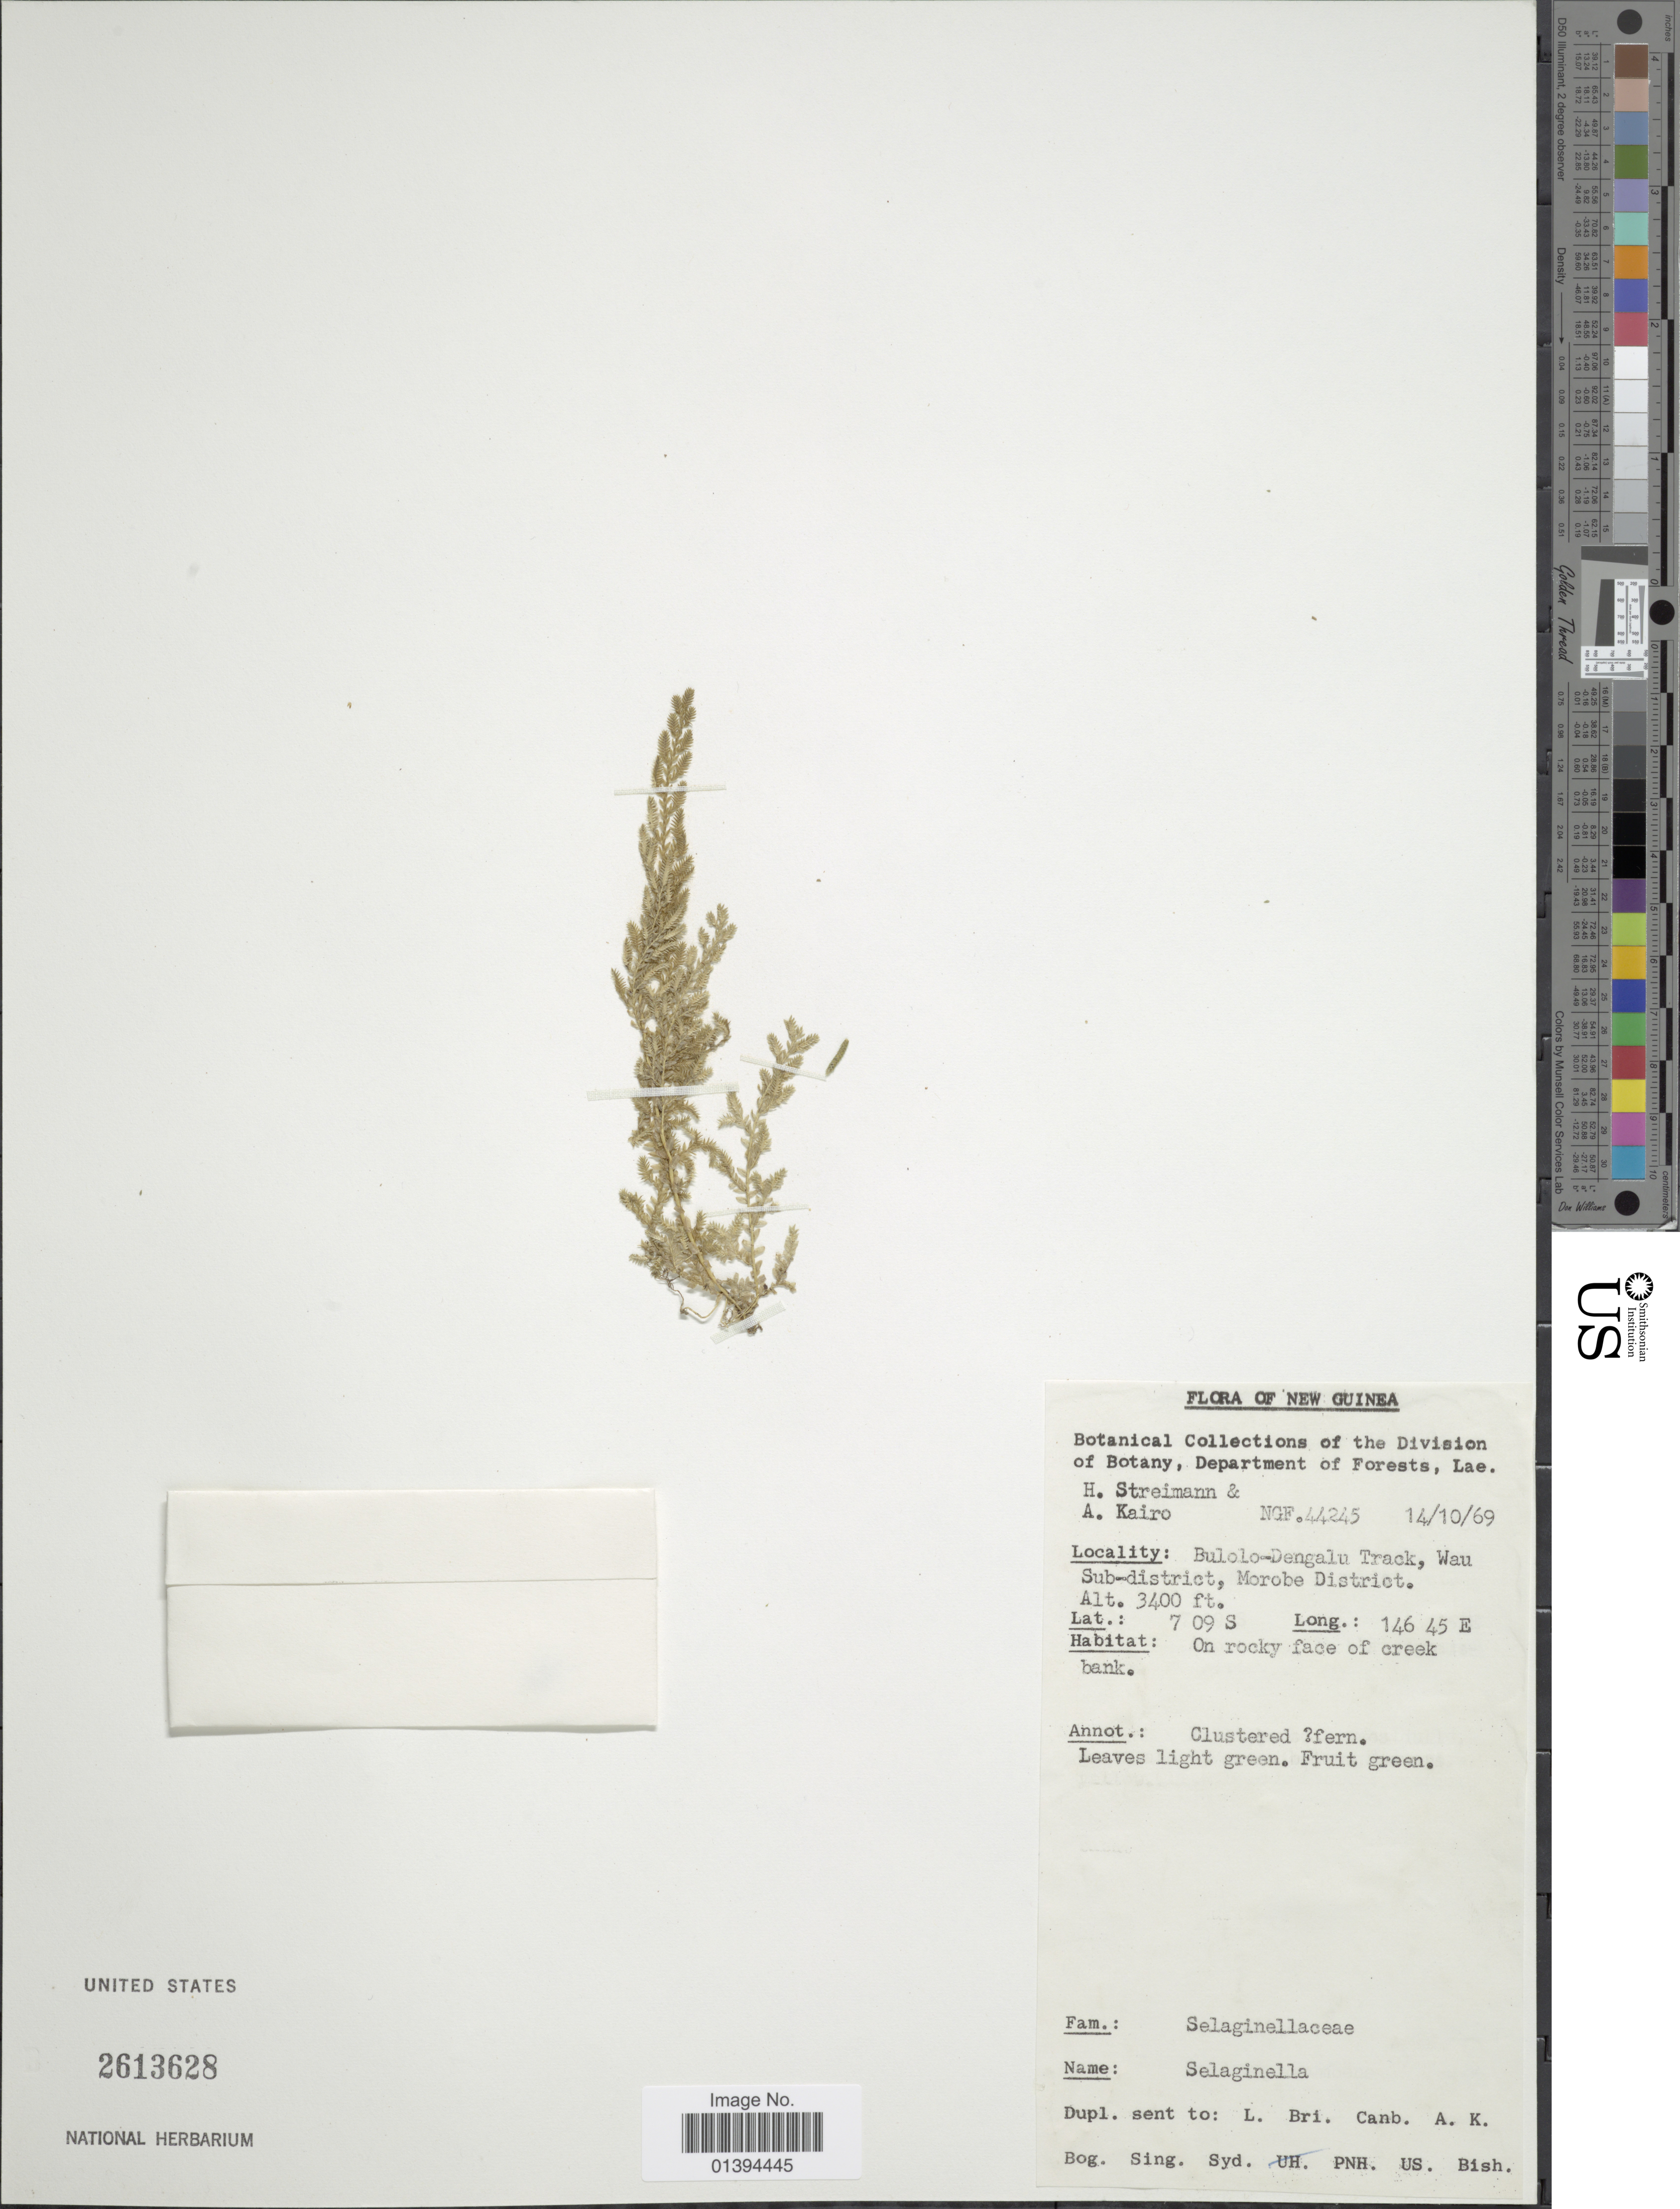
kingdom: Plantae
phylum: Tracheophyta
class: Lycopodiopsida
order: Selaginellales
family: Selaginellaceae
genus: Selaginella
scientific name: Selaginella sp.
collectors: H. Streimann & A. Kairo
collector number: NGF 44245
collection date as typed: Transcribed d/m/y: 14/10/69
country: Papua New Guinea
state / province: Morobe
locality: New Guinea, Bulolo-Dengale Track, Wau Sub-District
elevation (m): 1036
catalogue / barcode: US 2613628